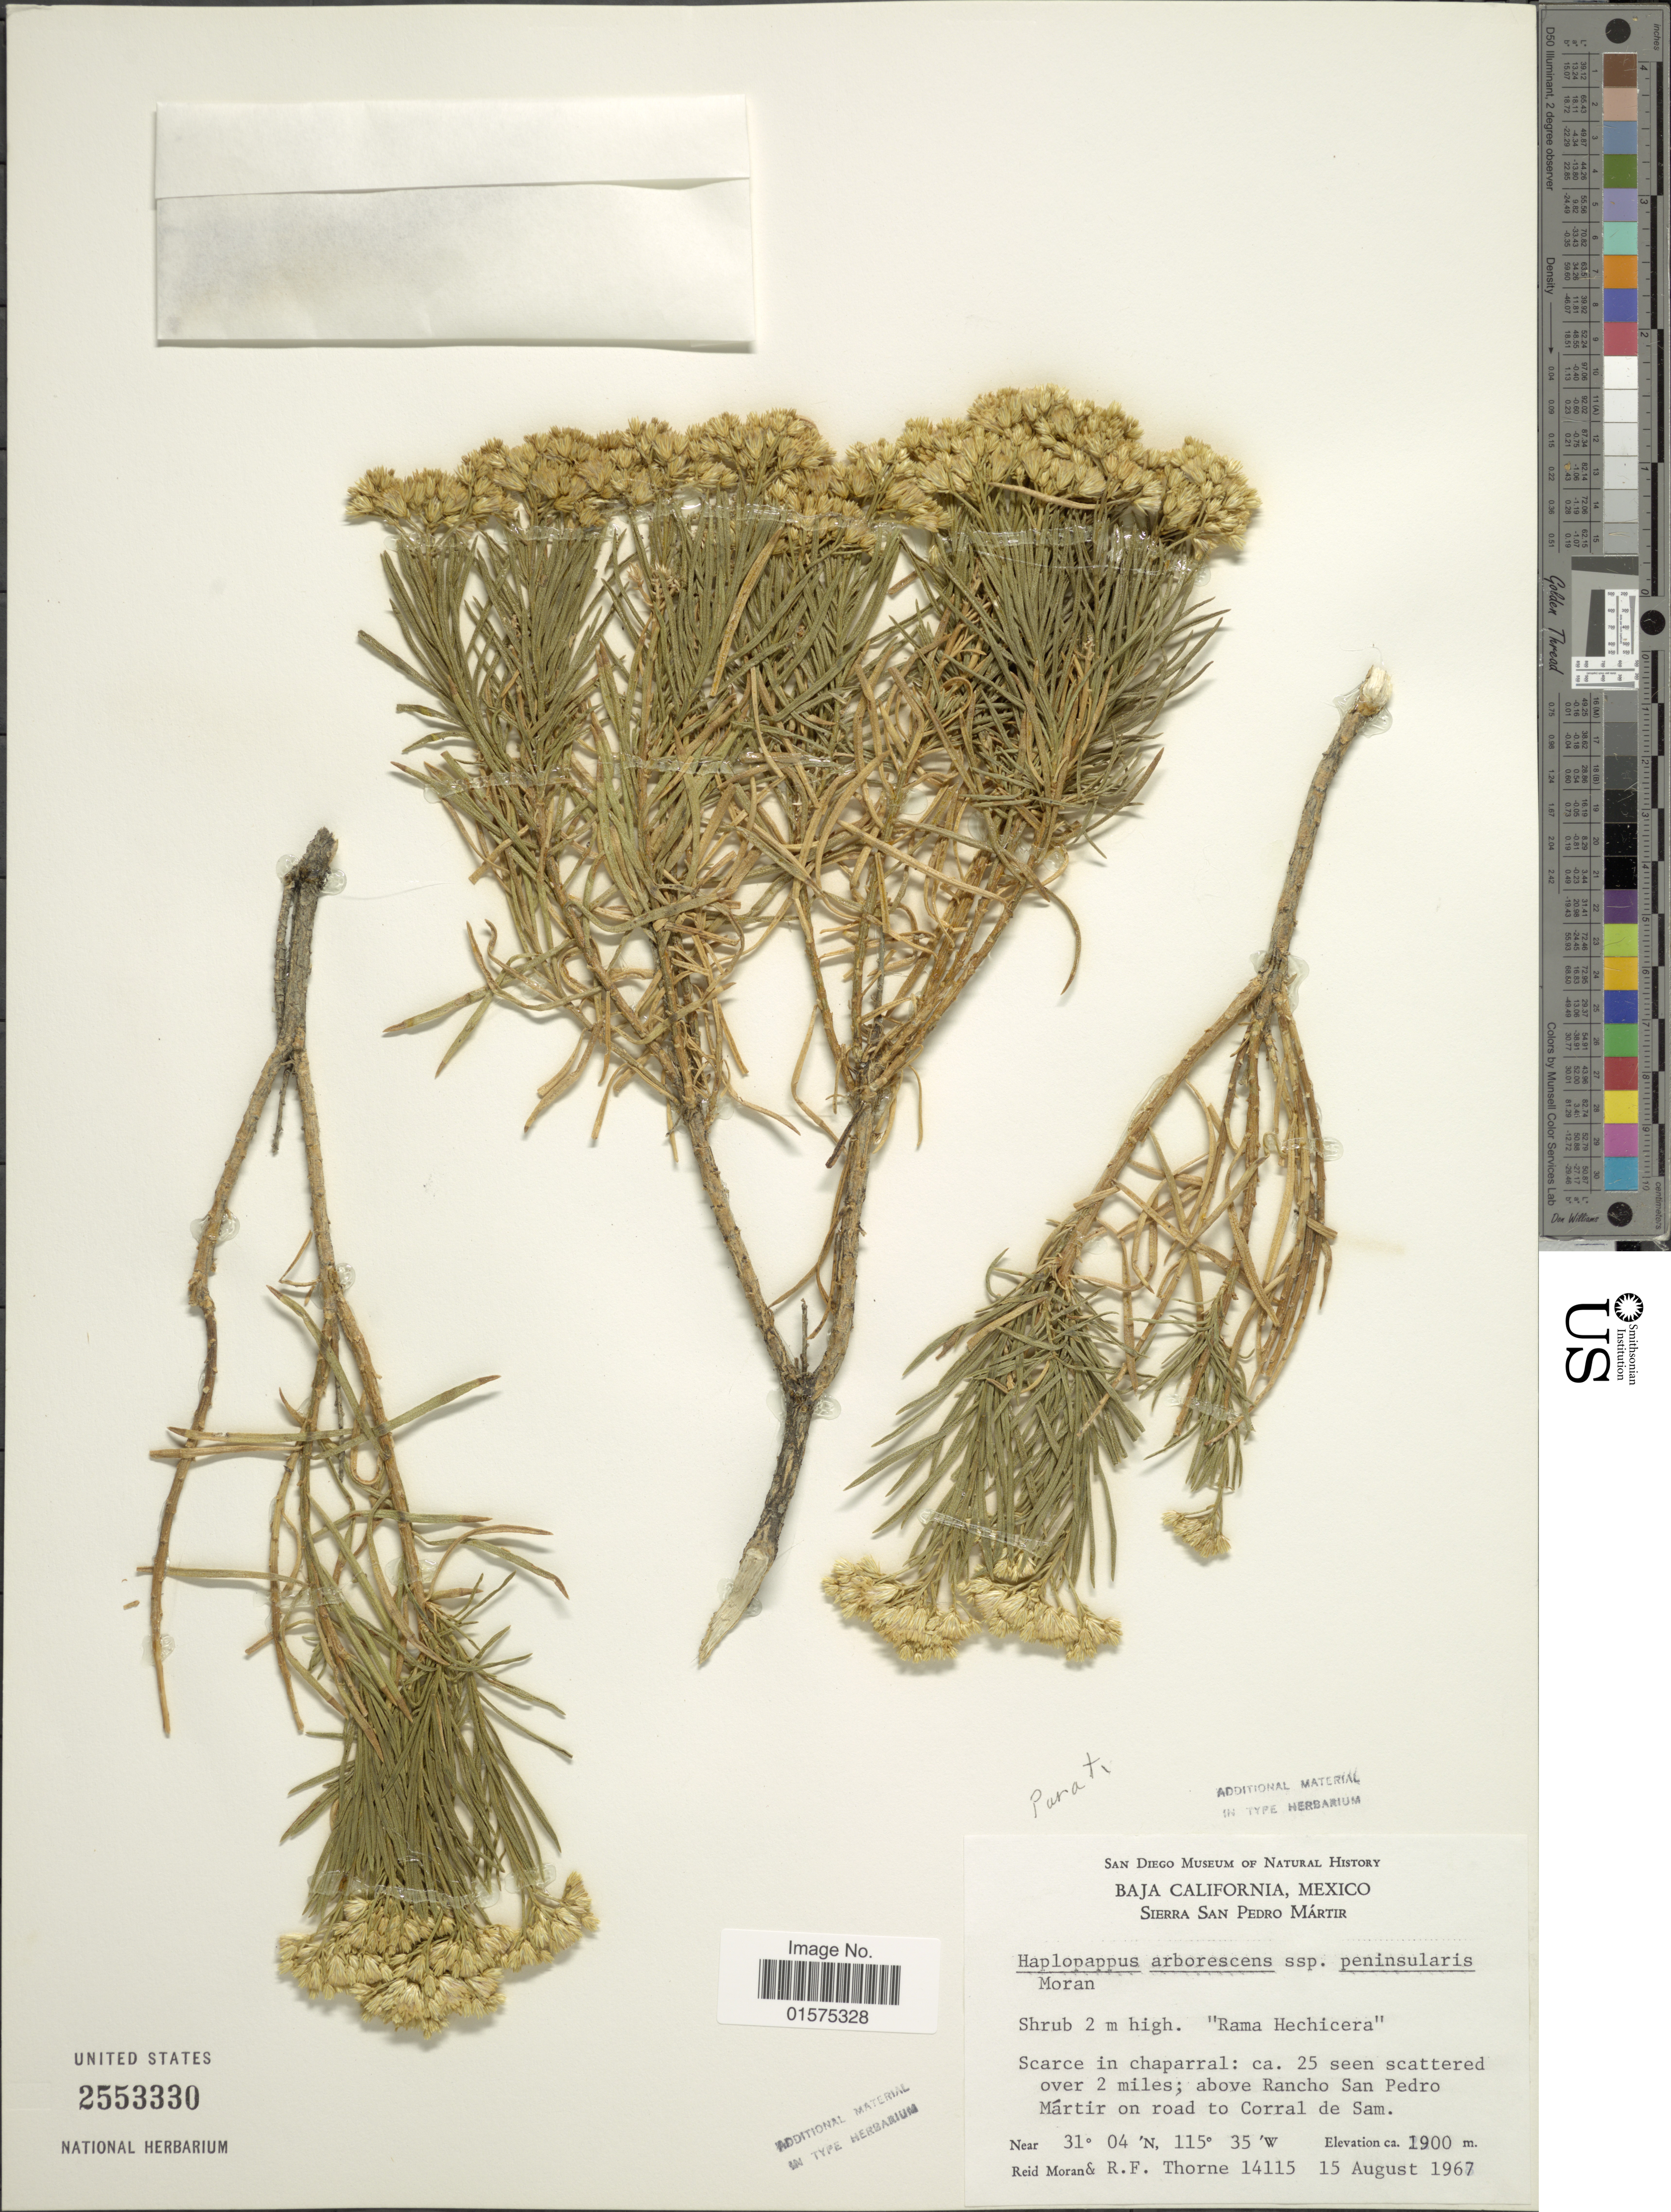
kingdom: Plantae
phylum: Tracheophyta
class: Magnoliopsida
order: Asterales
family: Asteraceae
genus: Ericameria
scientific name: Ericameria parishii var. peninsularis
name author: (Moran) G.L. Nesom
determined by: Urbatsch, Lowell E., Curator (LSU), Louisiana State University (UNITED STATES)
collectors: R. V. Moran & R. F. Thorne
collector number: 14115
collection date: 1967-08-15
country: Mexico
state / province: Baja California Sur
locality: Sierra San Pedro Martir, above Rancho San Pedro Mártir on road to Corral de Sam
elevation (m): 1900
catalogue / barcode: US 2553330